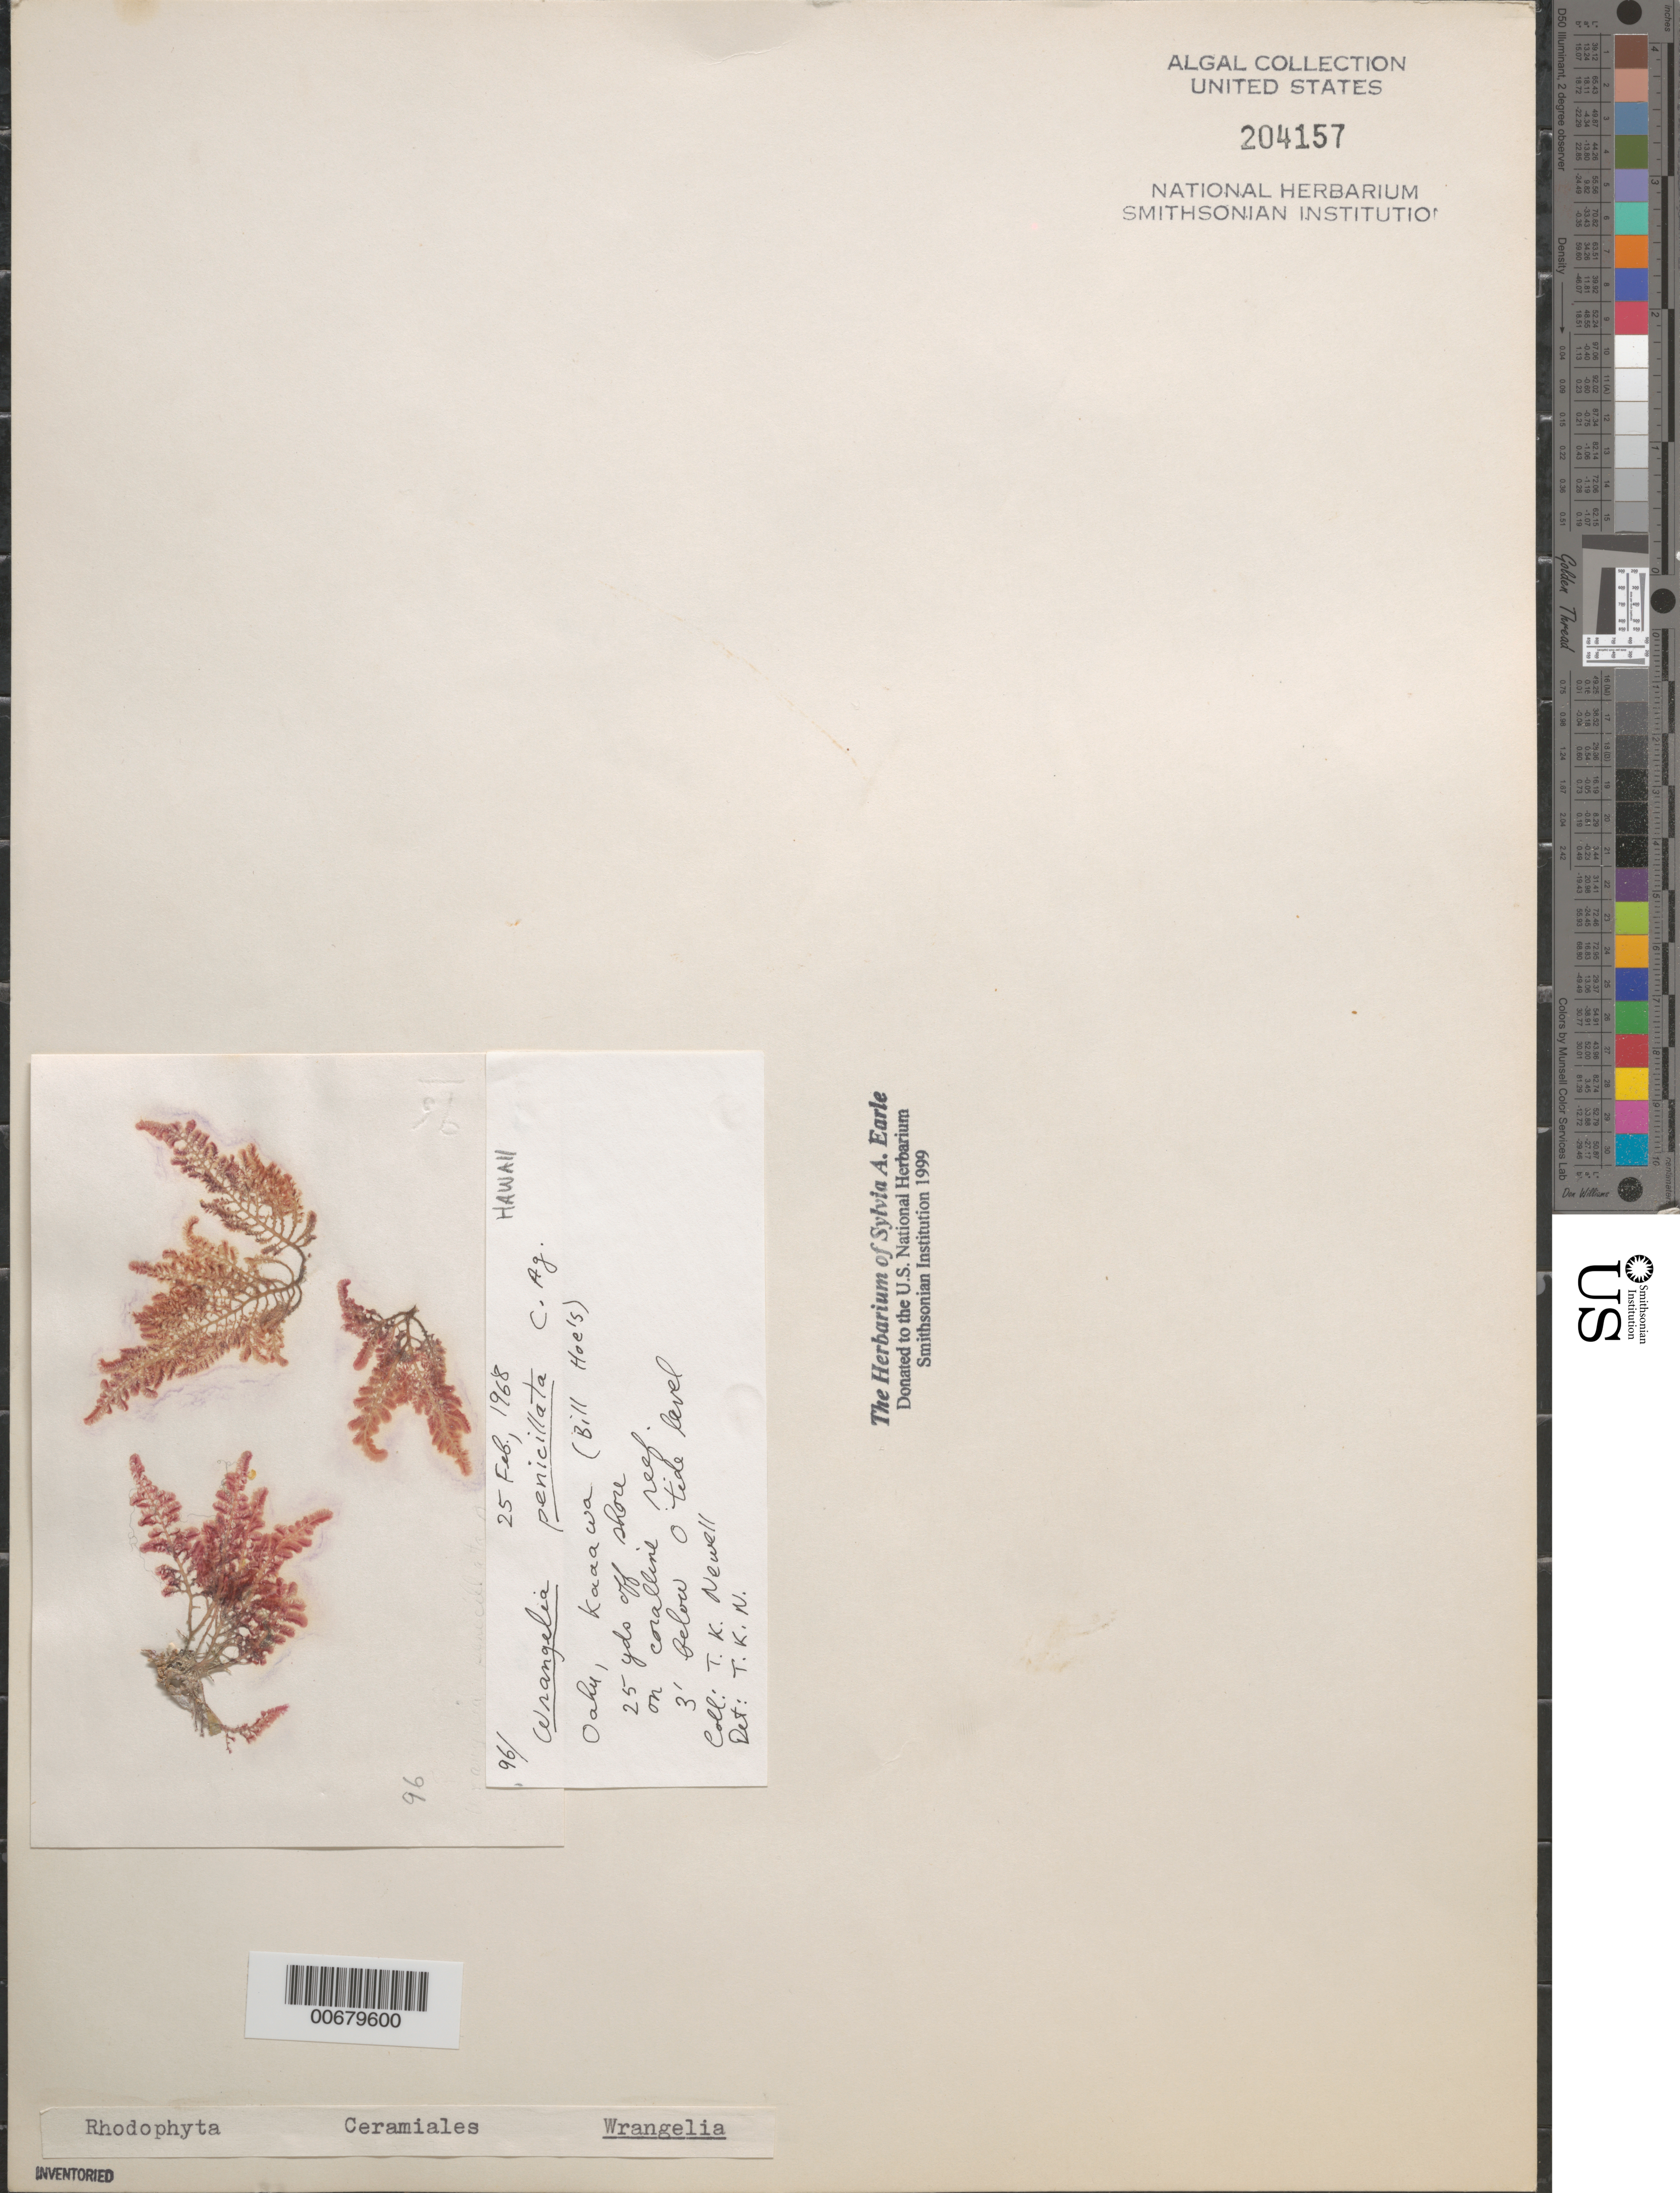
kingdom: Plantae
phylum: Rhodophyta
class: Florideophyceae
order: Ceramiales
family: Wrangeliaceae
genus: Wrangelia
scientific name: Wrangelia penicillata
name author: (C. Agardh) C. Agardh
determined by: Newell, Thomas K.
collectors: T. K. Newell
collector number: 96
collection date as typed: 25 Feb 1968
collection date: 1968-02-25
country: United States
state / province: Hawaii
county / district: Honolulu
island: Oahu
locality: Kaaawa, Bill Hoe's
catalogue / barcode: US 204157